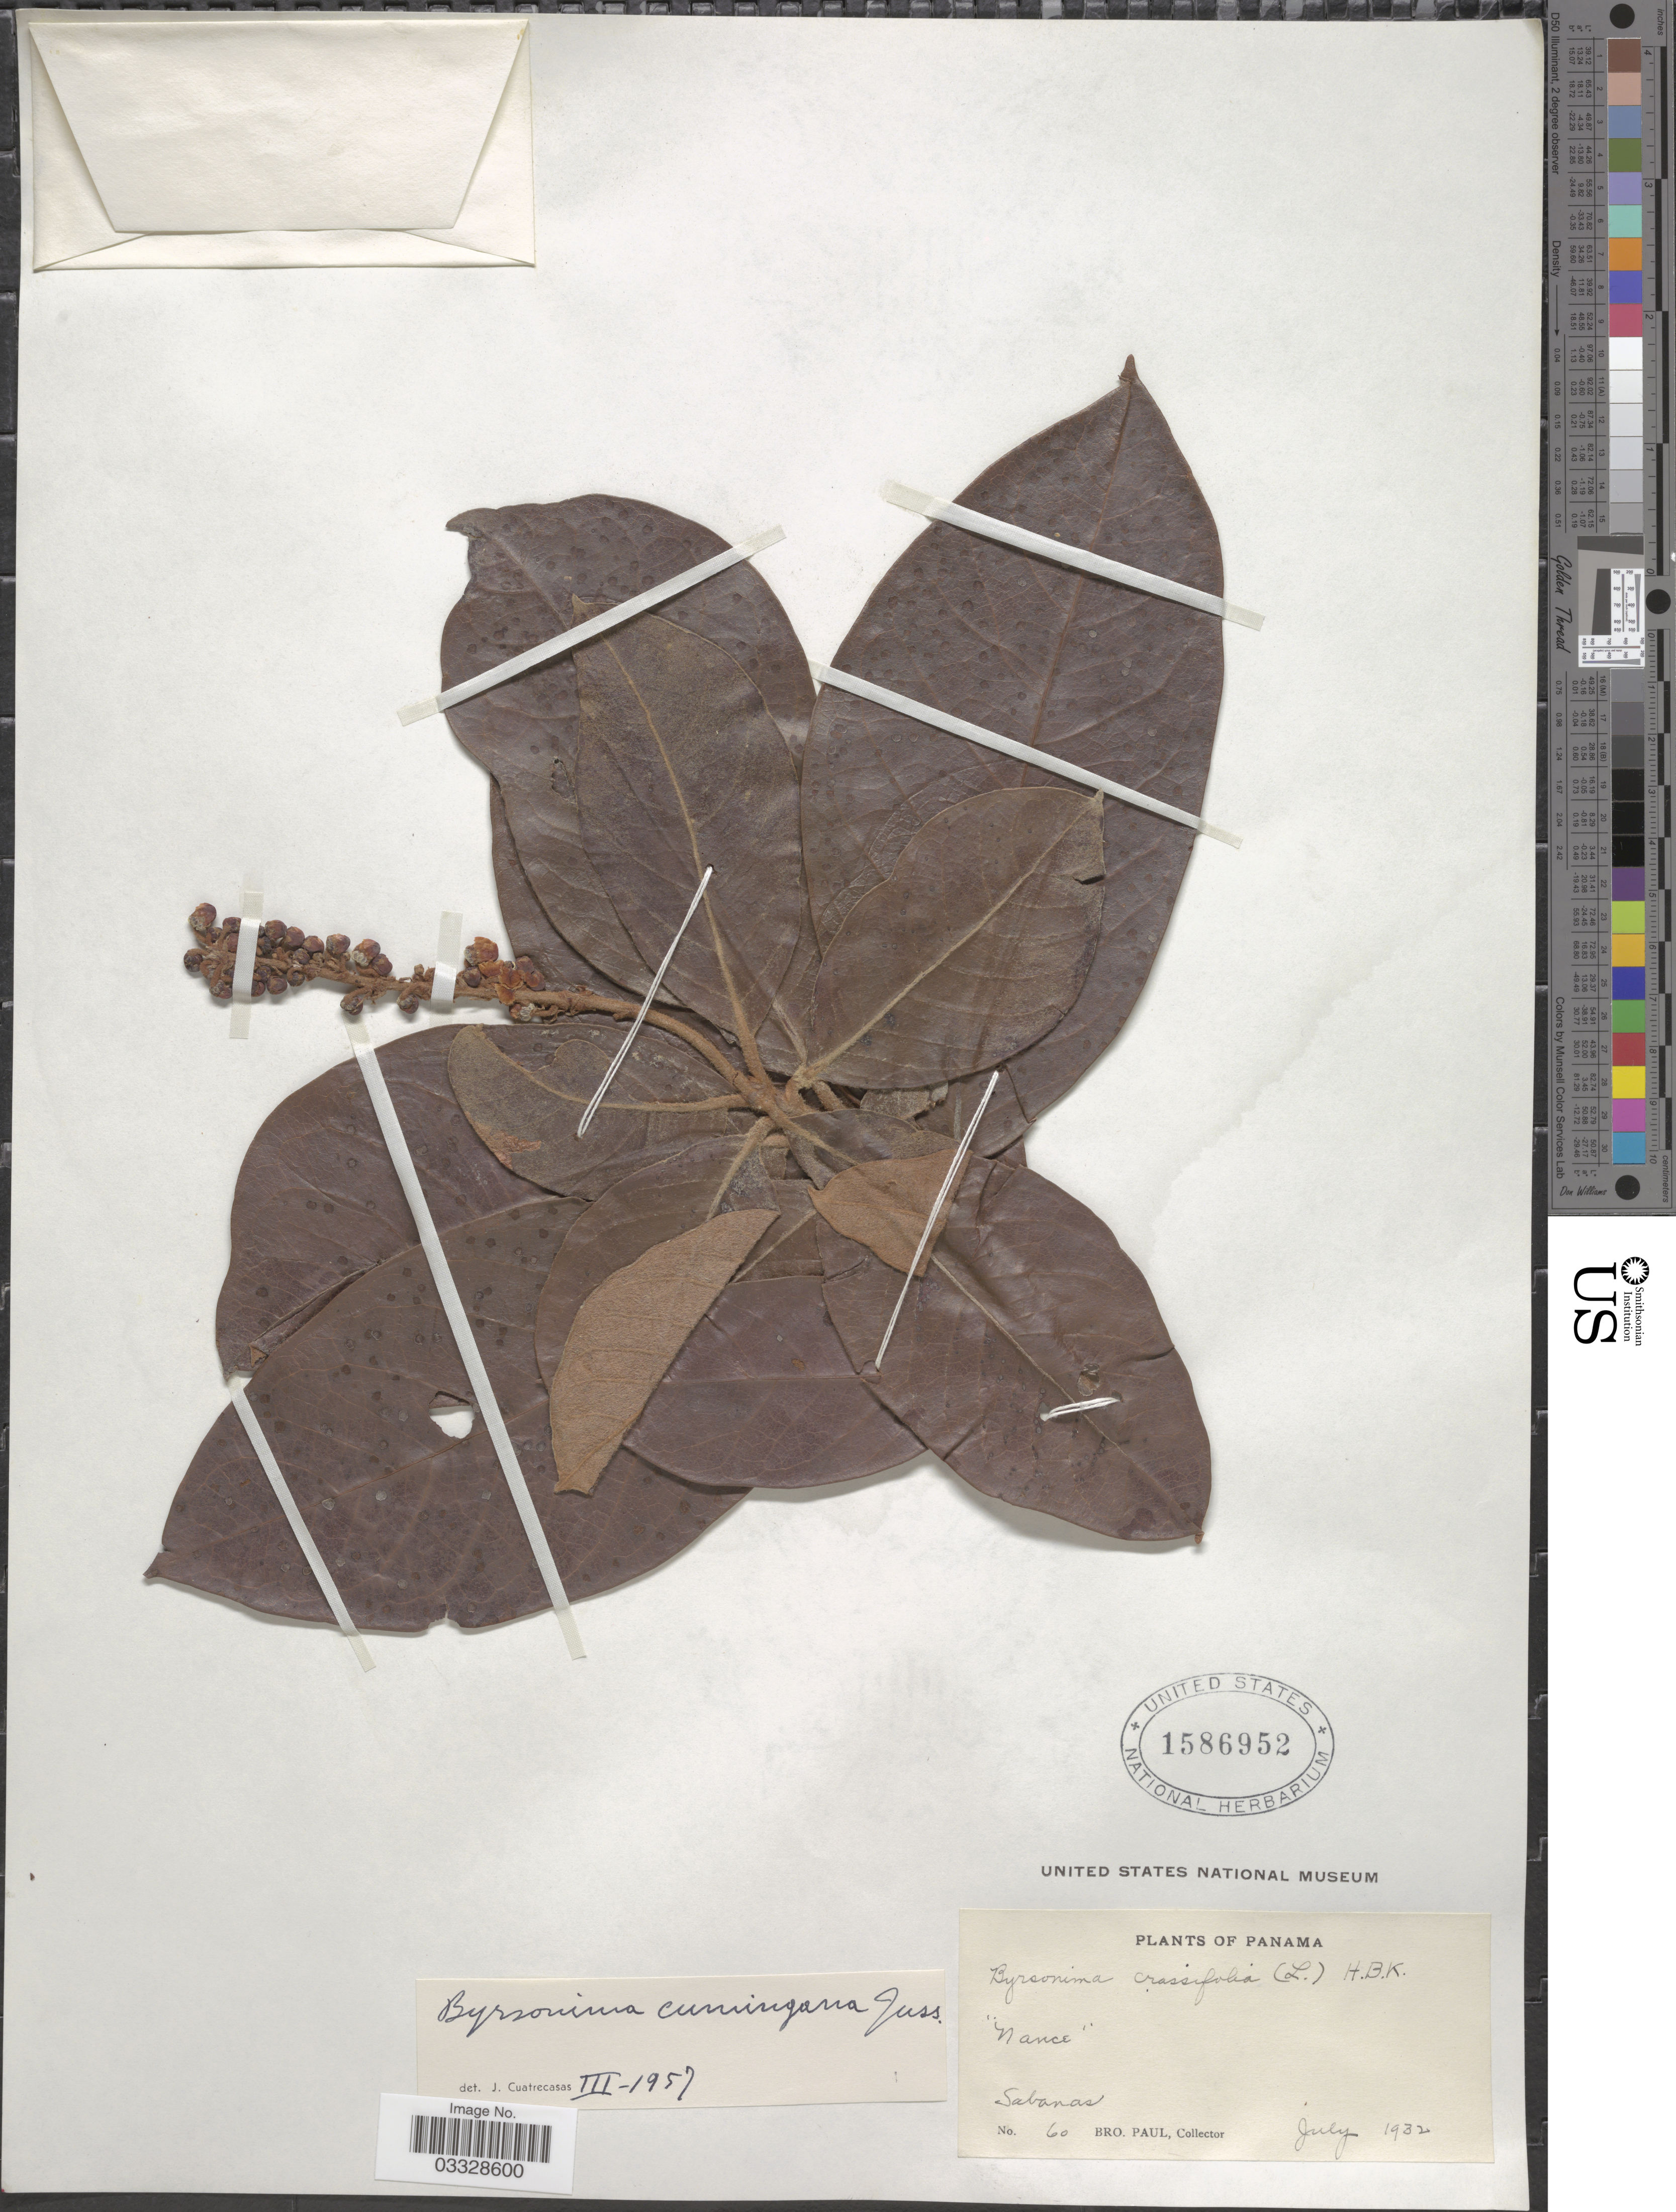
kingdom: Plantae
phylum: Tracheophyta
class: Magnoliopsida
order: Malpighiales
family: Malpighiaceae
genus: Byrsonima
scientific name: Byrsonima crassifolia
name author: (L.) Kunth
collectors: B. Paul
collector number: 60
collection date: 1932-07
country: Panama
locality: Sabanas.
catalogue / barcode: US 1586952